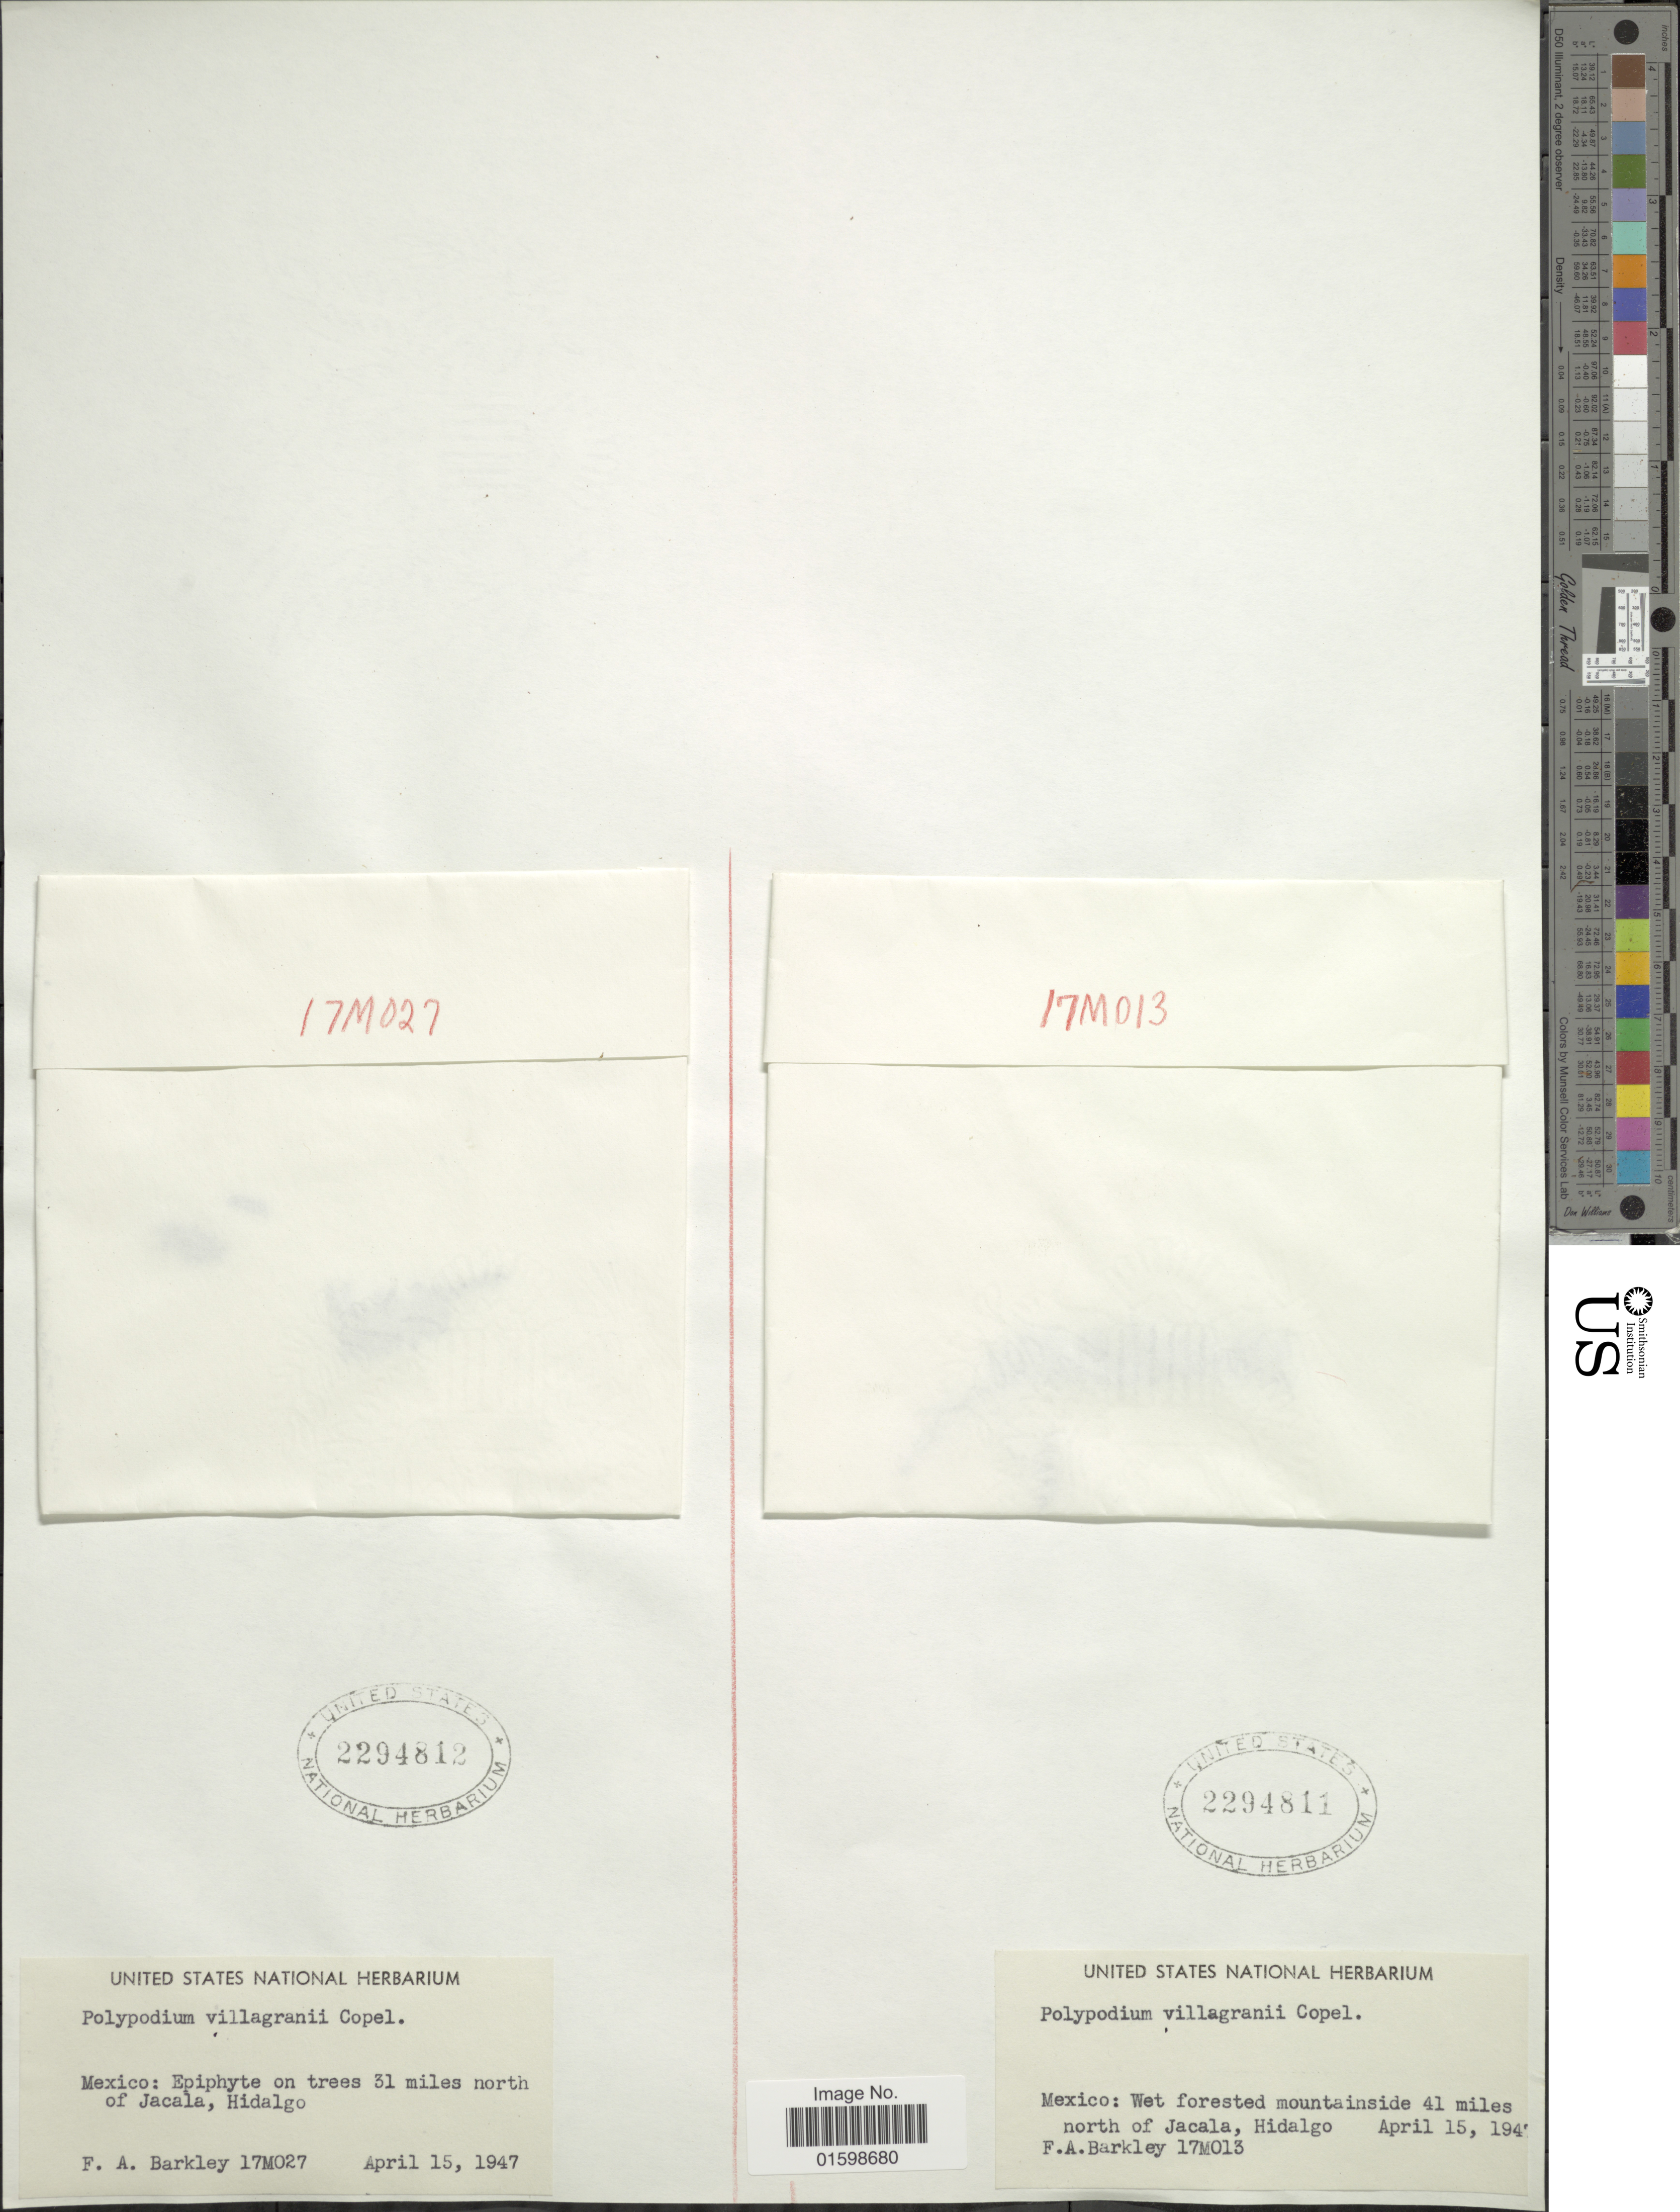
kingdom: Plantae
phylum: Tracheophyta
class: Polypodiopsida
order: Polypodiales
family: Polypodiaceae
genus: Pleopeltis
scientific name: Pleopeltis villagranii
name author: (Copel.) A.R. Sm. & Tejero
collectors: F. A. Barkley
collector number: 17MO13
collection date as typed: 194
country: Mexico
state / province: Hidalgo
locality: Wet forested mountainside 41 miles north of Jacala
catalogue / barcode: US 2294811